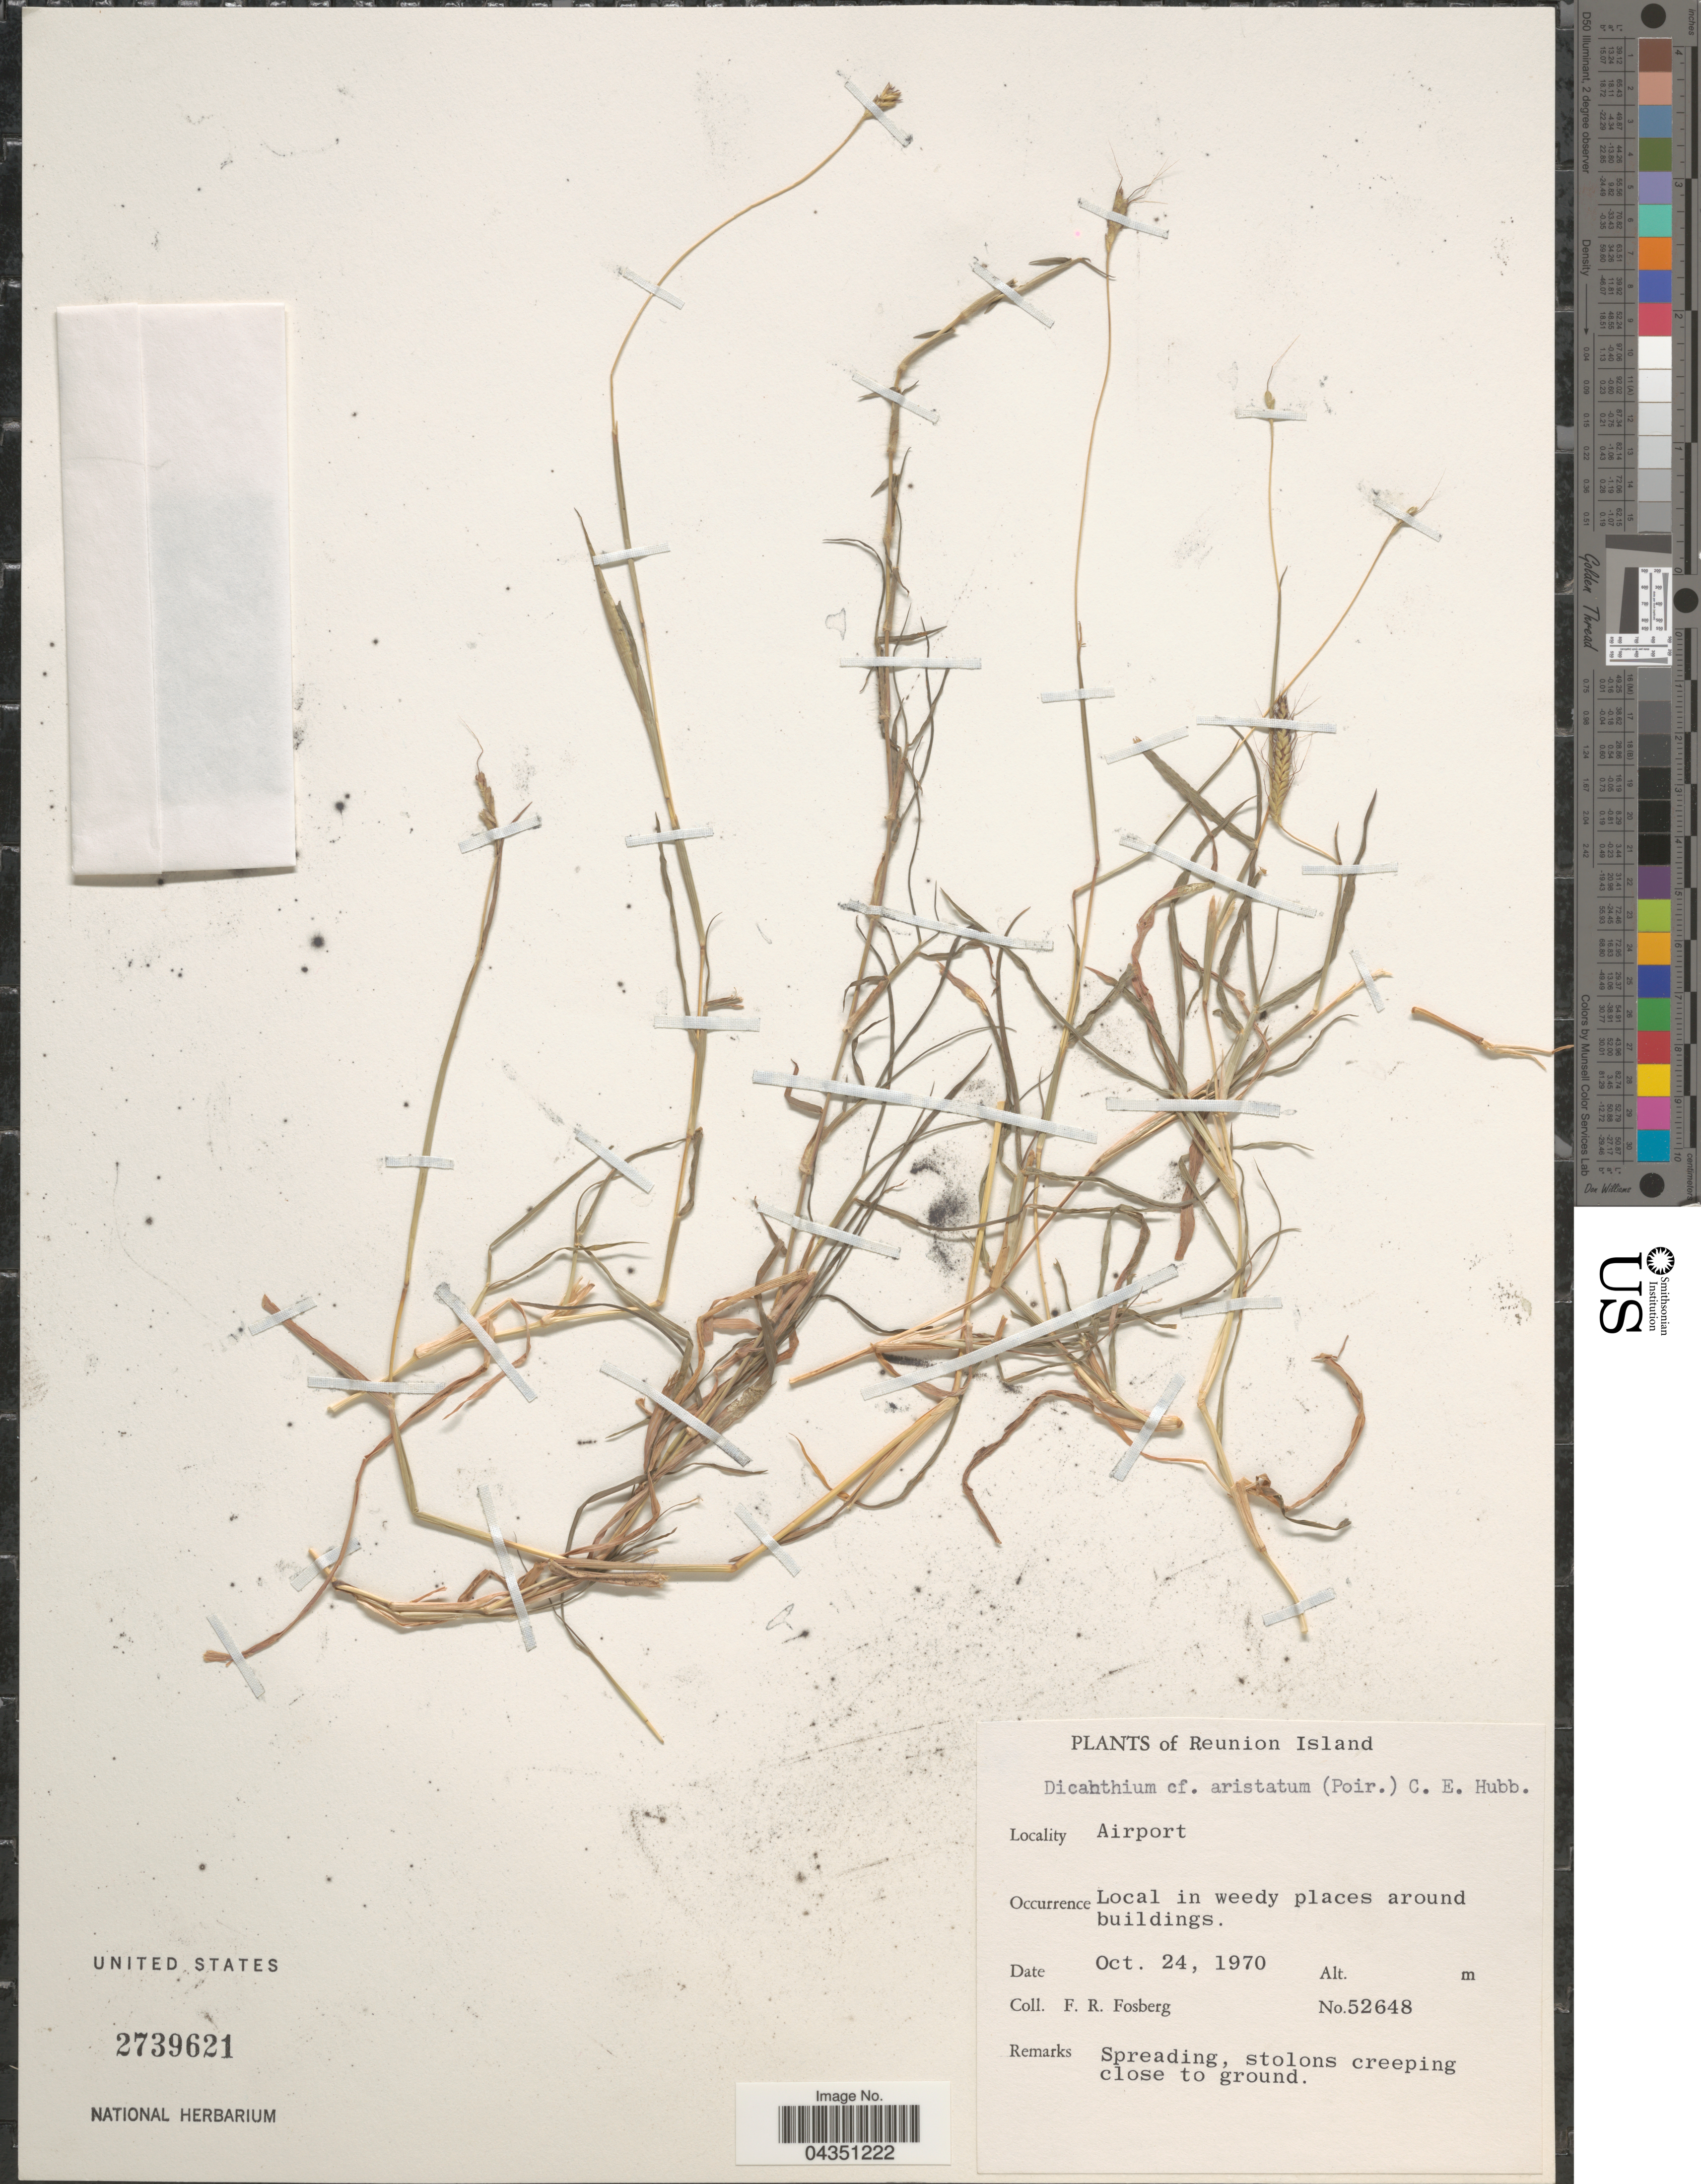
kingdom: Plantae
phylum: Tracheophyta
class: Liliopsida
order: Poales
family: Poaceae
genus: Dichanthium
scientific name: Dichanthium aristatum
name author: (Poir.) C.E. Hubb.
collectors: F. R. Fosberg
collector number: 52648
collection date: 1970-10-24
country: Reunion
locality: Reunion Island. Airport.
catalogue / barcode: US 2739621